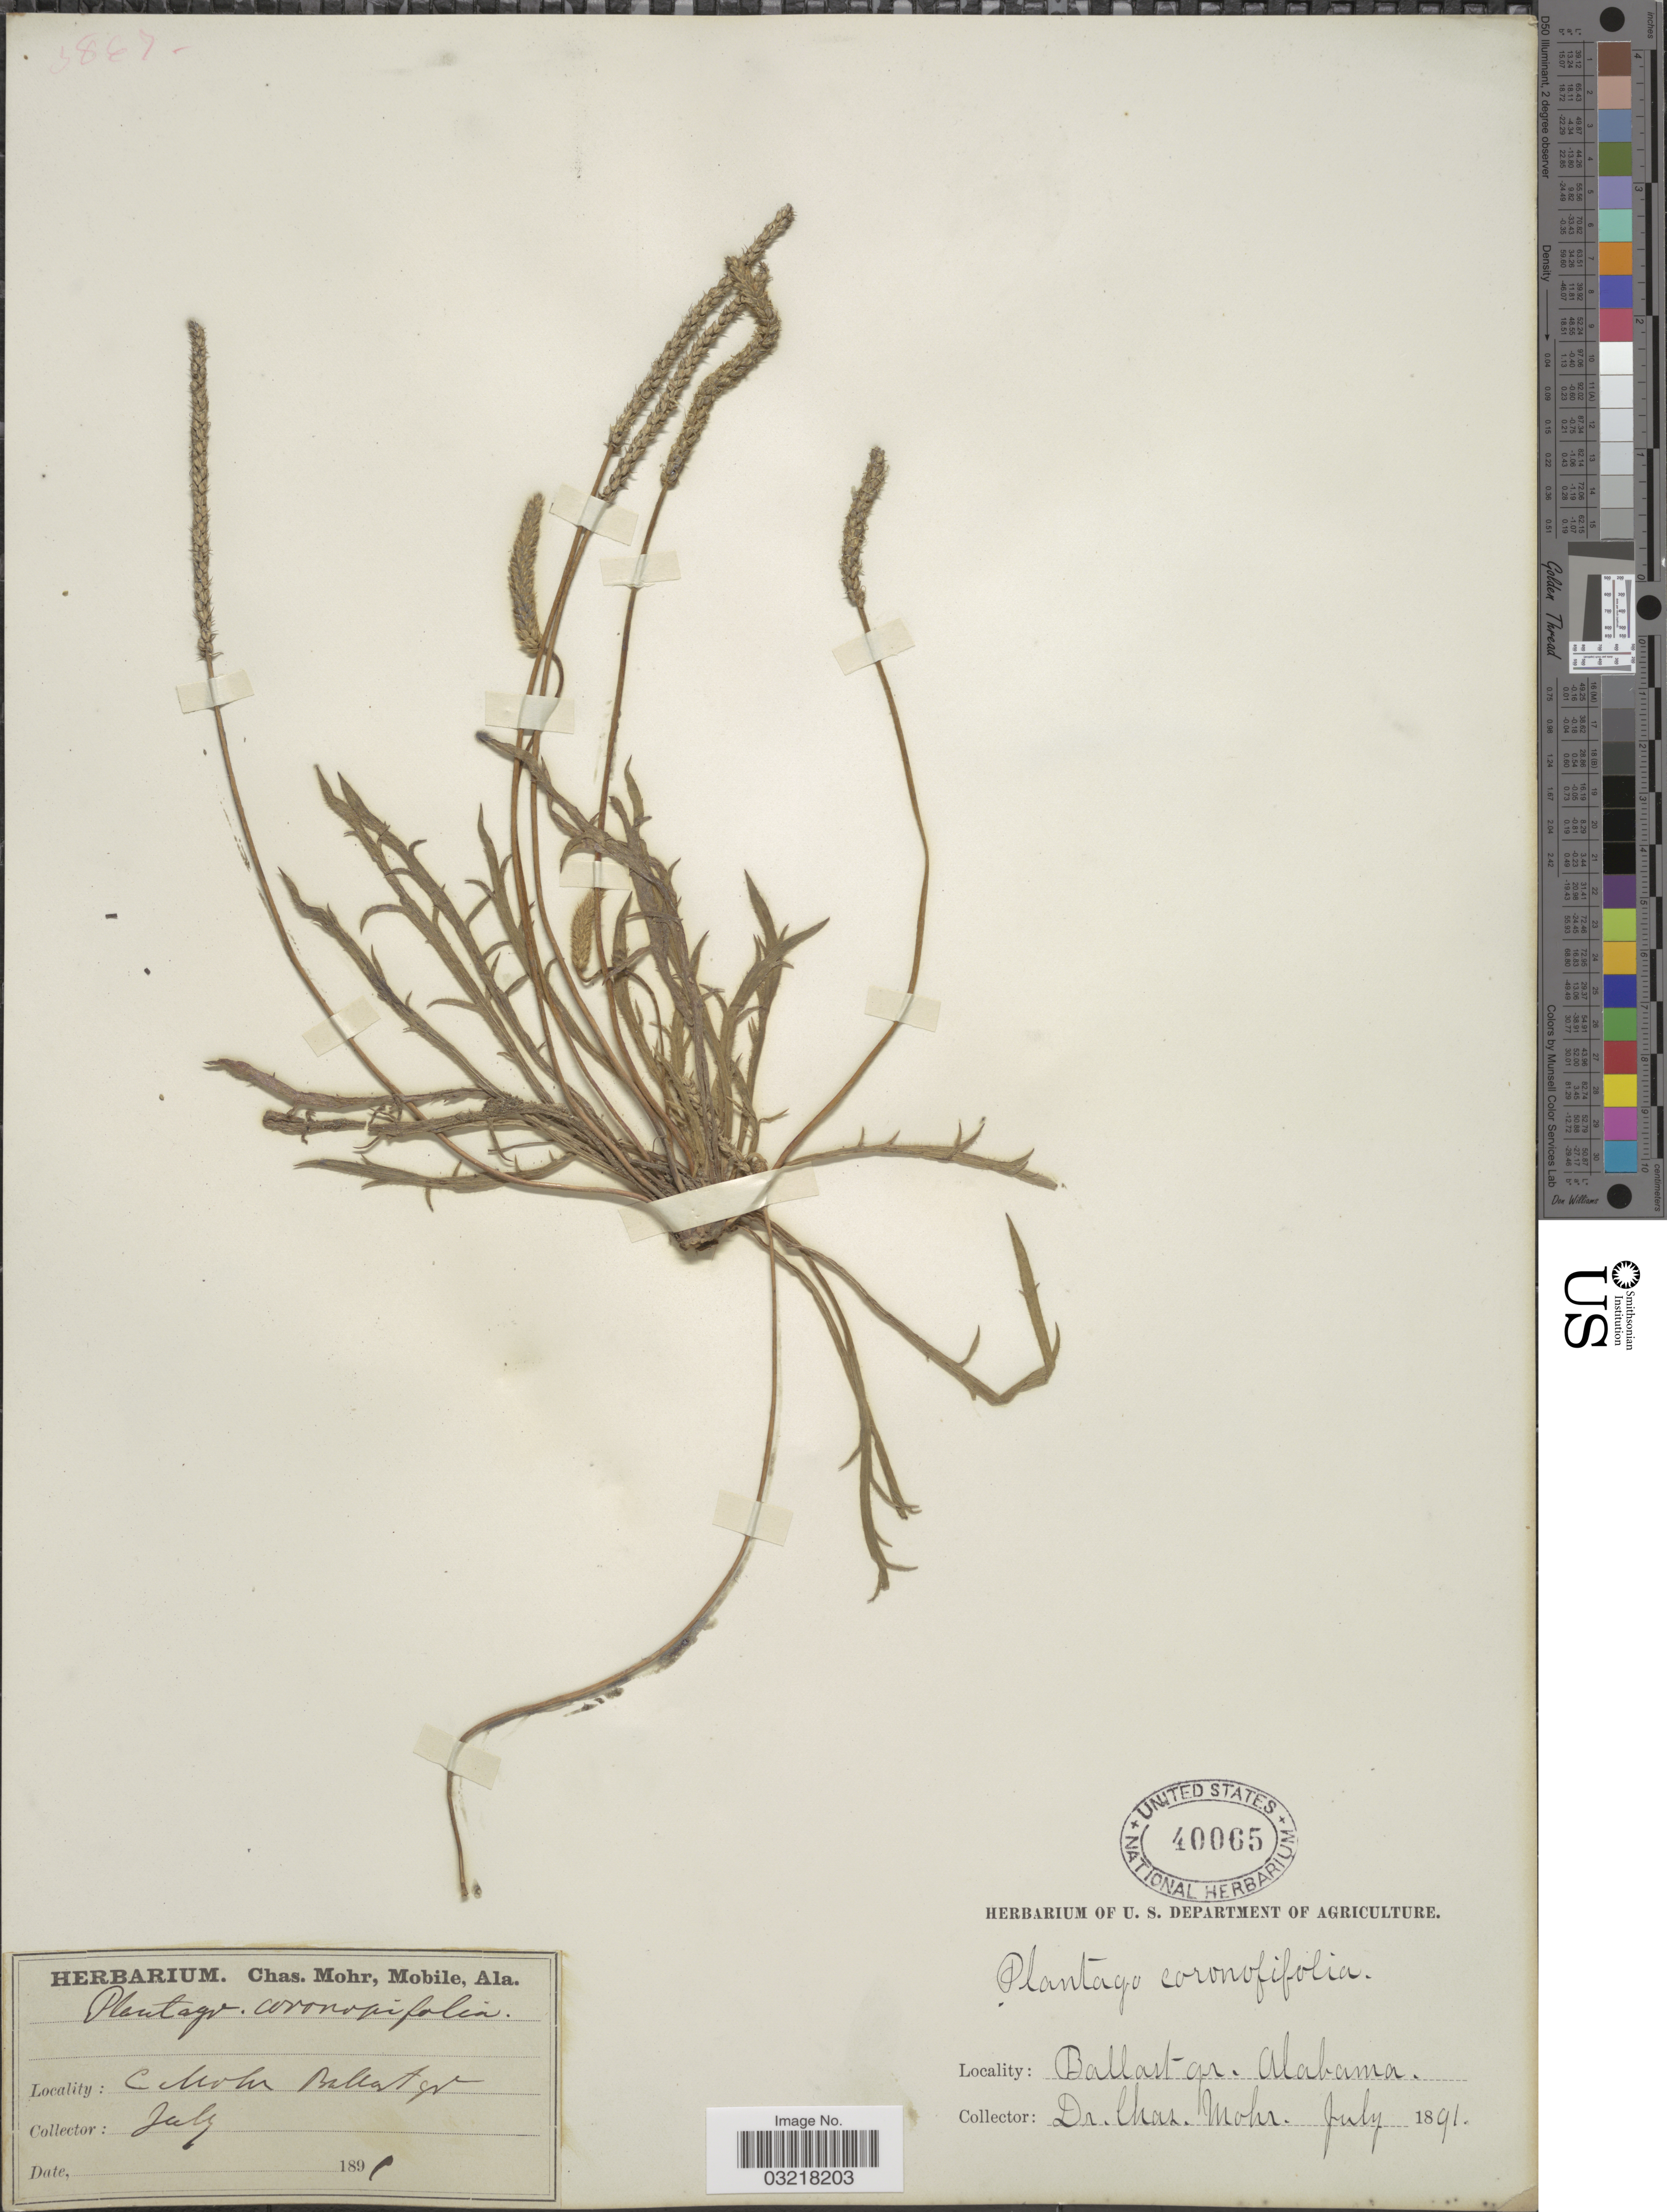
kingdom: Plantae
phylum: Tracheophyta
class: Magnoliopsida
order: Lamiales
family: Plantaginaceae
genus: Plantago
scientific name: Plantago coronopus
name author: L.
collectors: Mohr, C. T. (herbarium)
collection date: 1891-07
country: United States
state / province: Alabama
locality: Ballast gr.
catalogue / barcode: US 40065